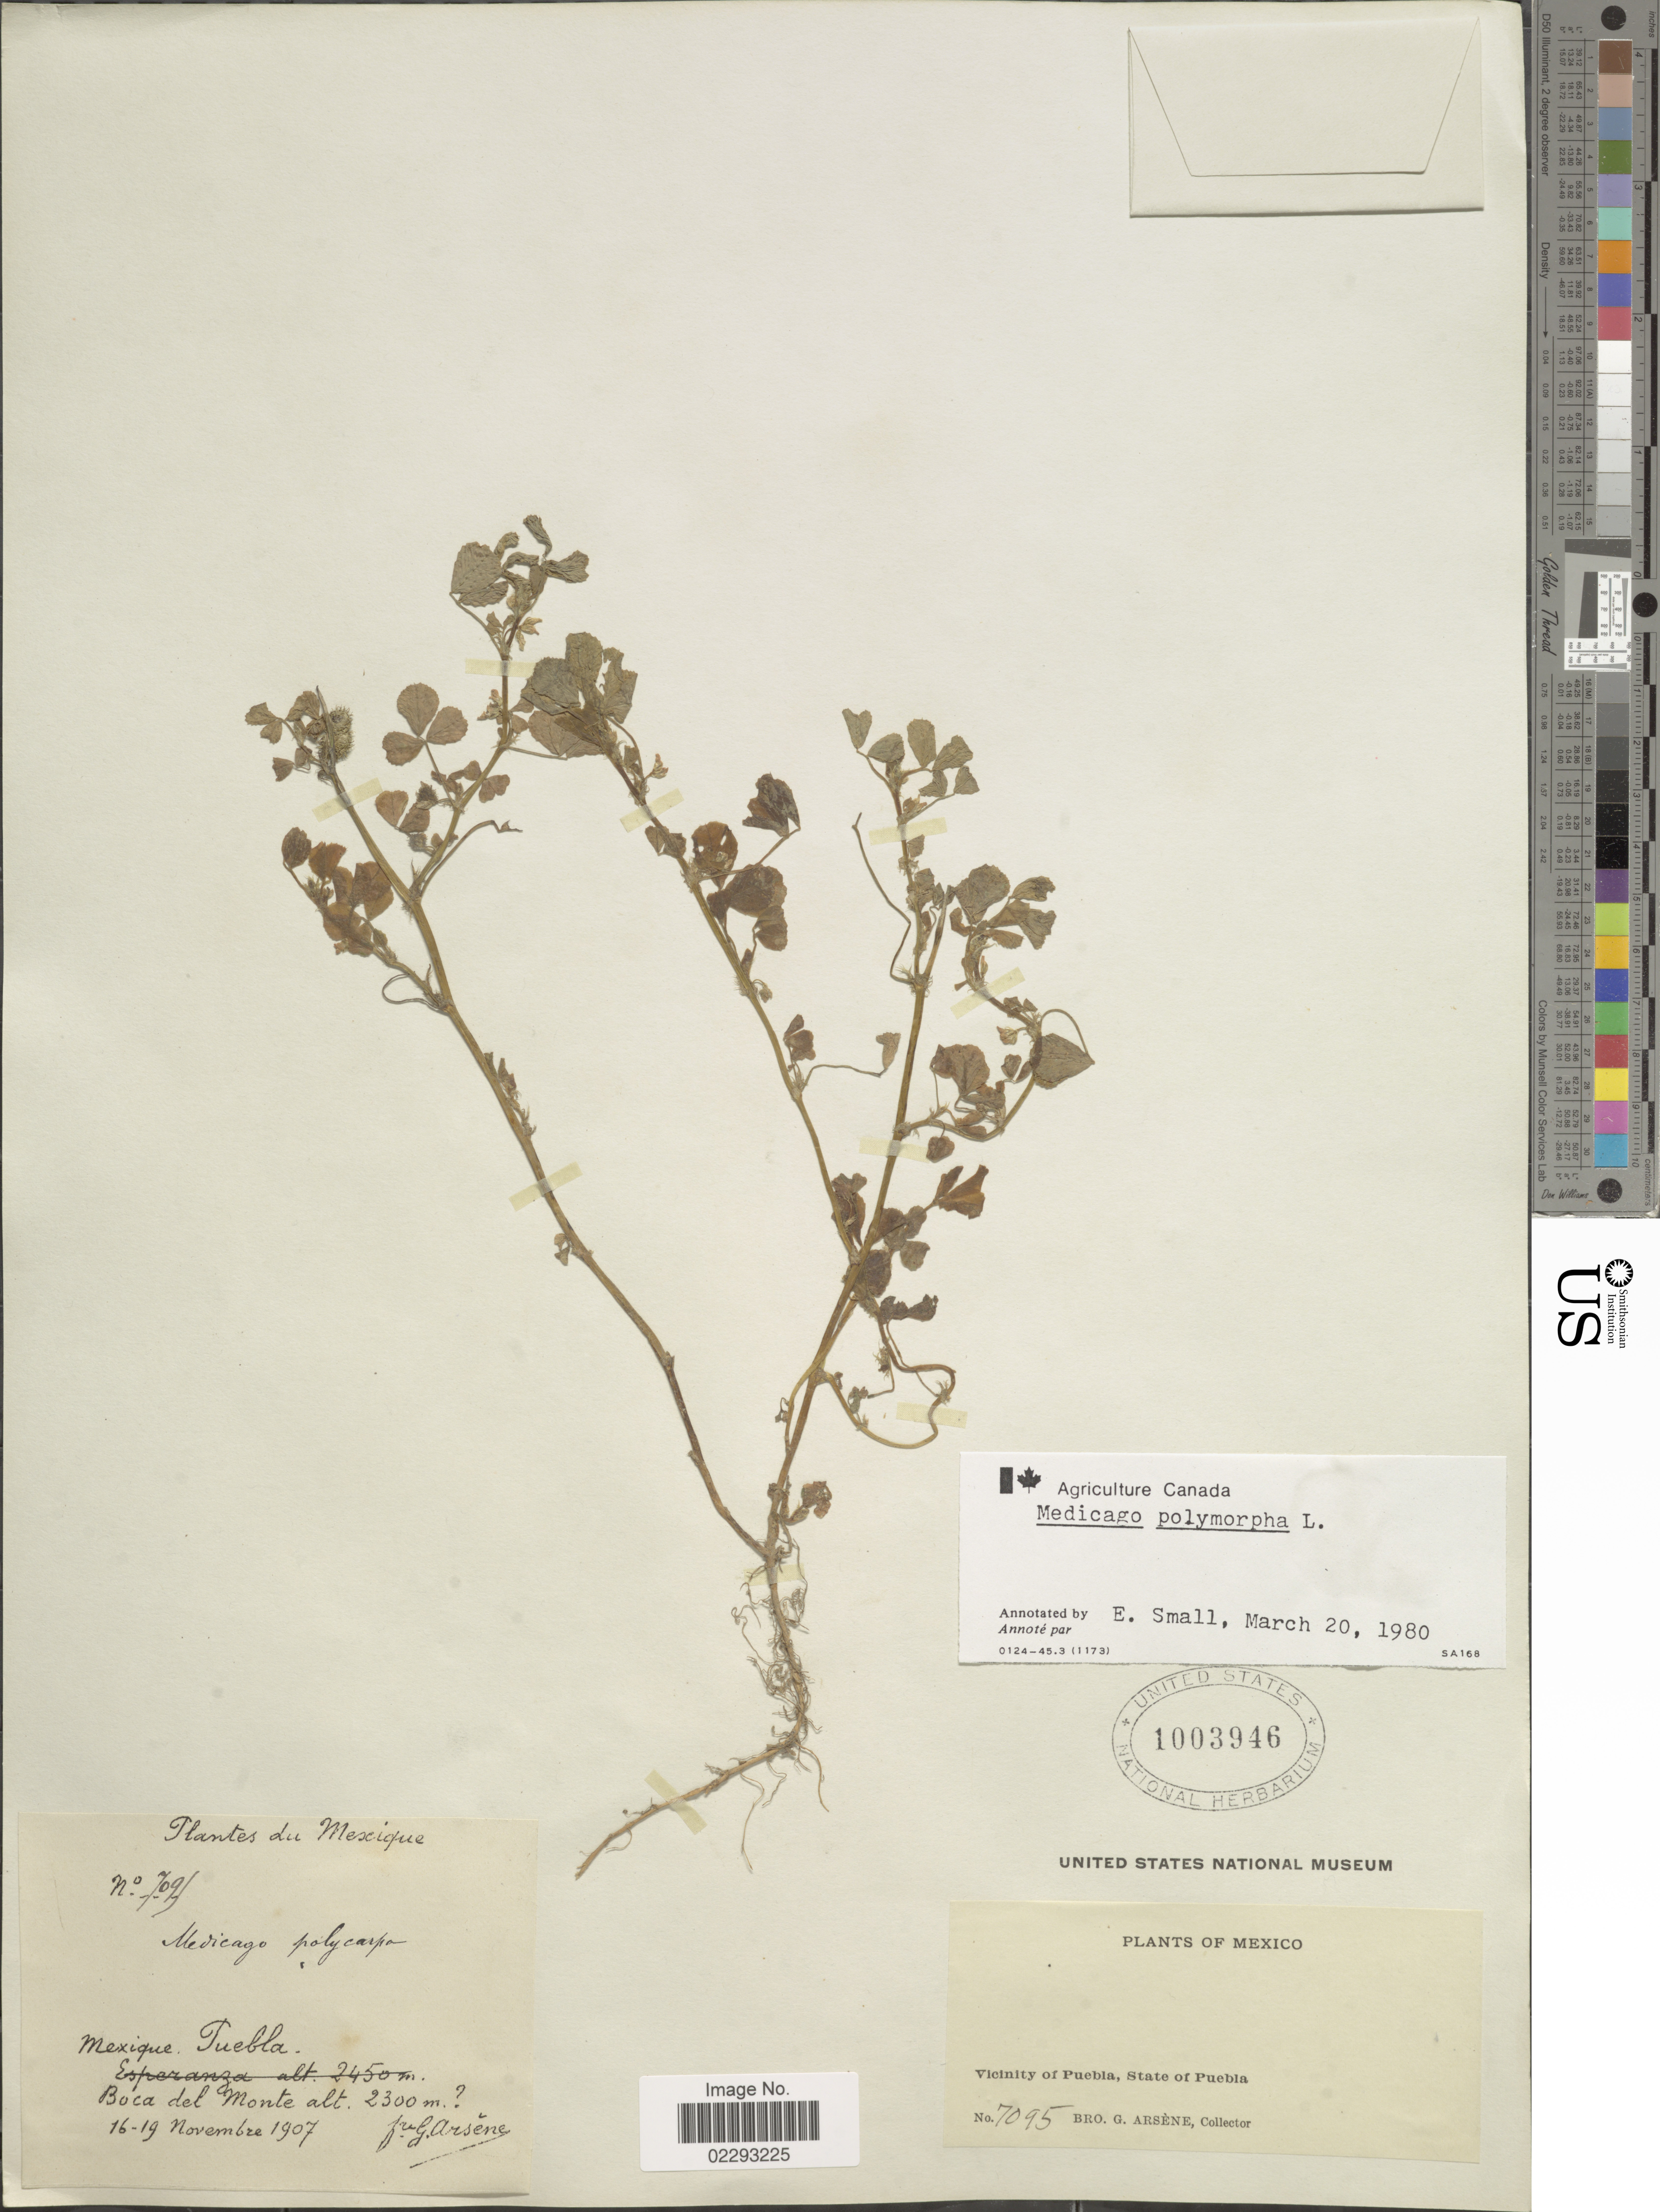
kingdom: Plantae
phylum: Tracheophyta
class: Magnoliopsida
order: Fabales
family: Fabaceae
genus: Medicago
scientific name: Medicago polymorpha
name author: L.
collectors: Bro. G. Arsène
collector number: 7095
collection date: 1907-09-16/1907-09-19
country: Mexico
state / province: Puebla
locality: Boca del Monte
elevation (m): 2300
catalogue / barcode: US 1003946